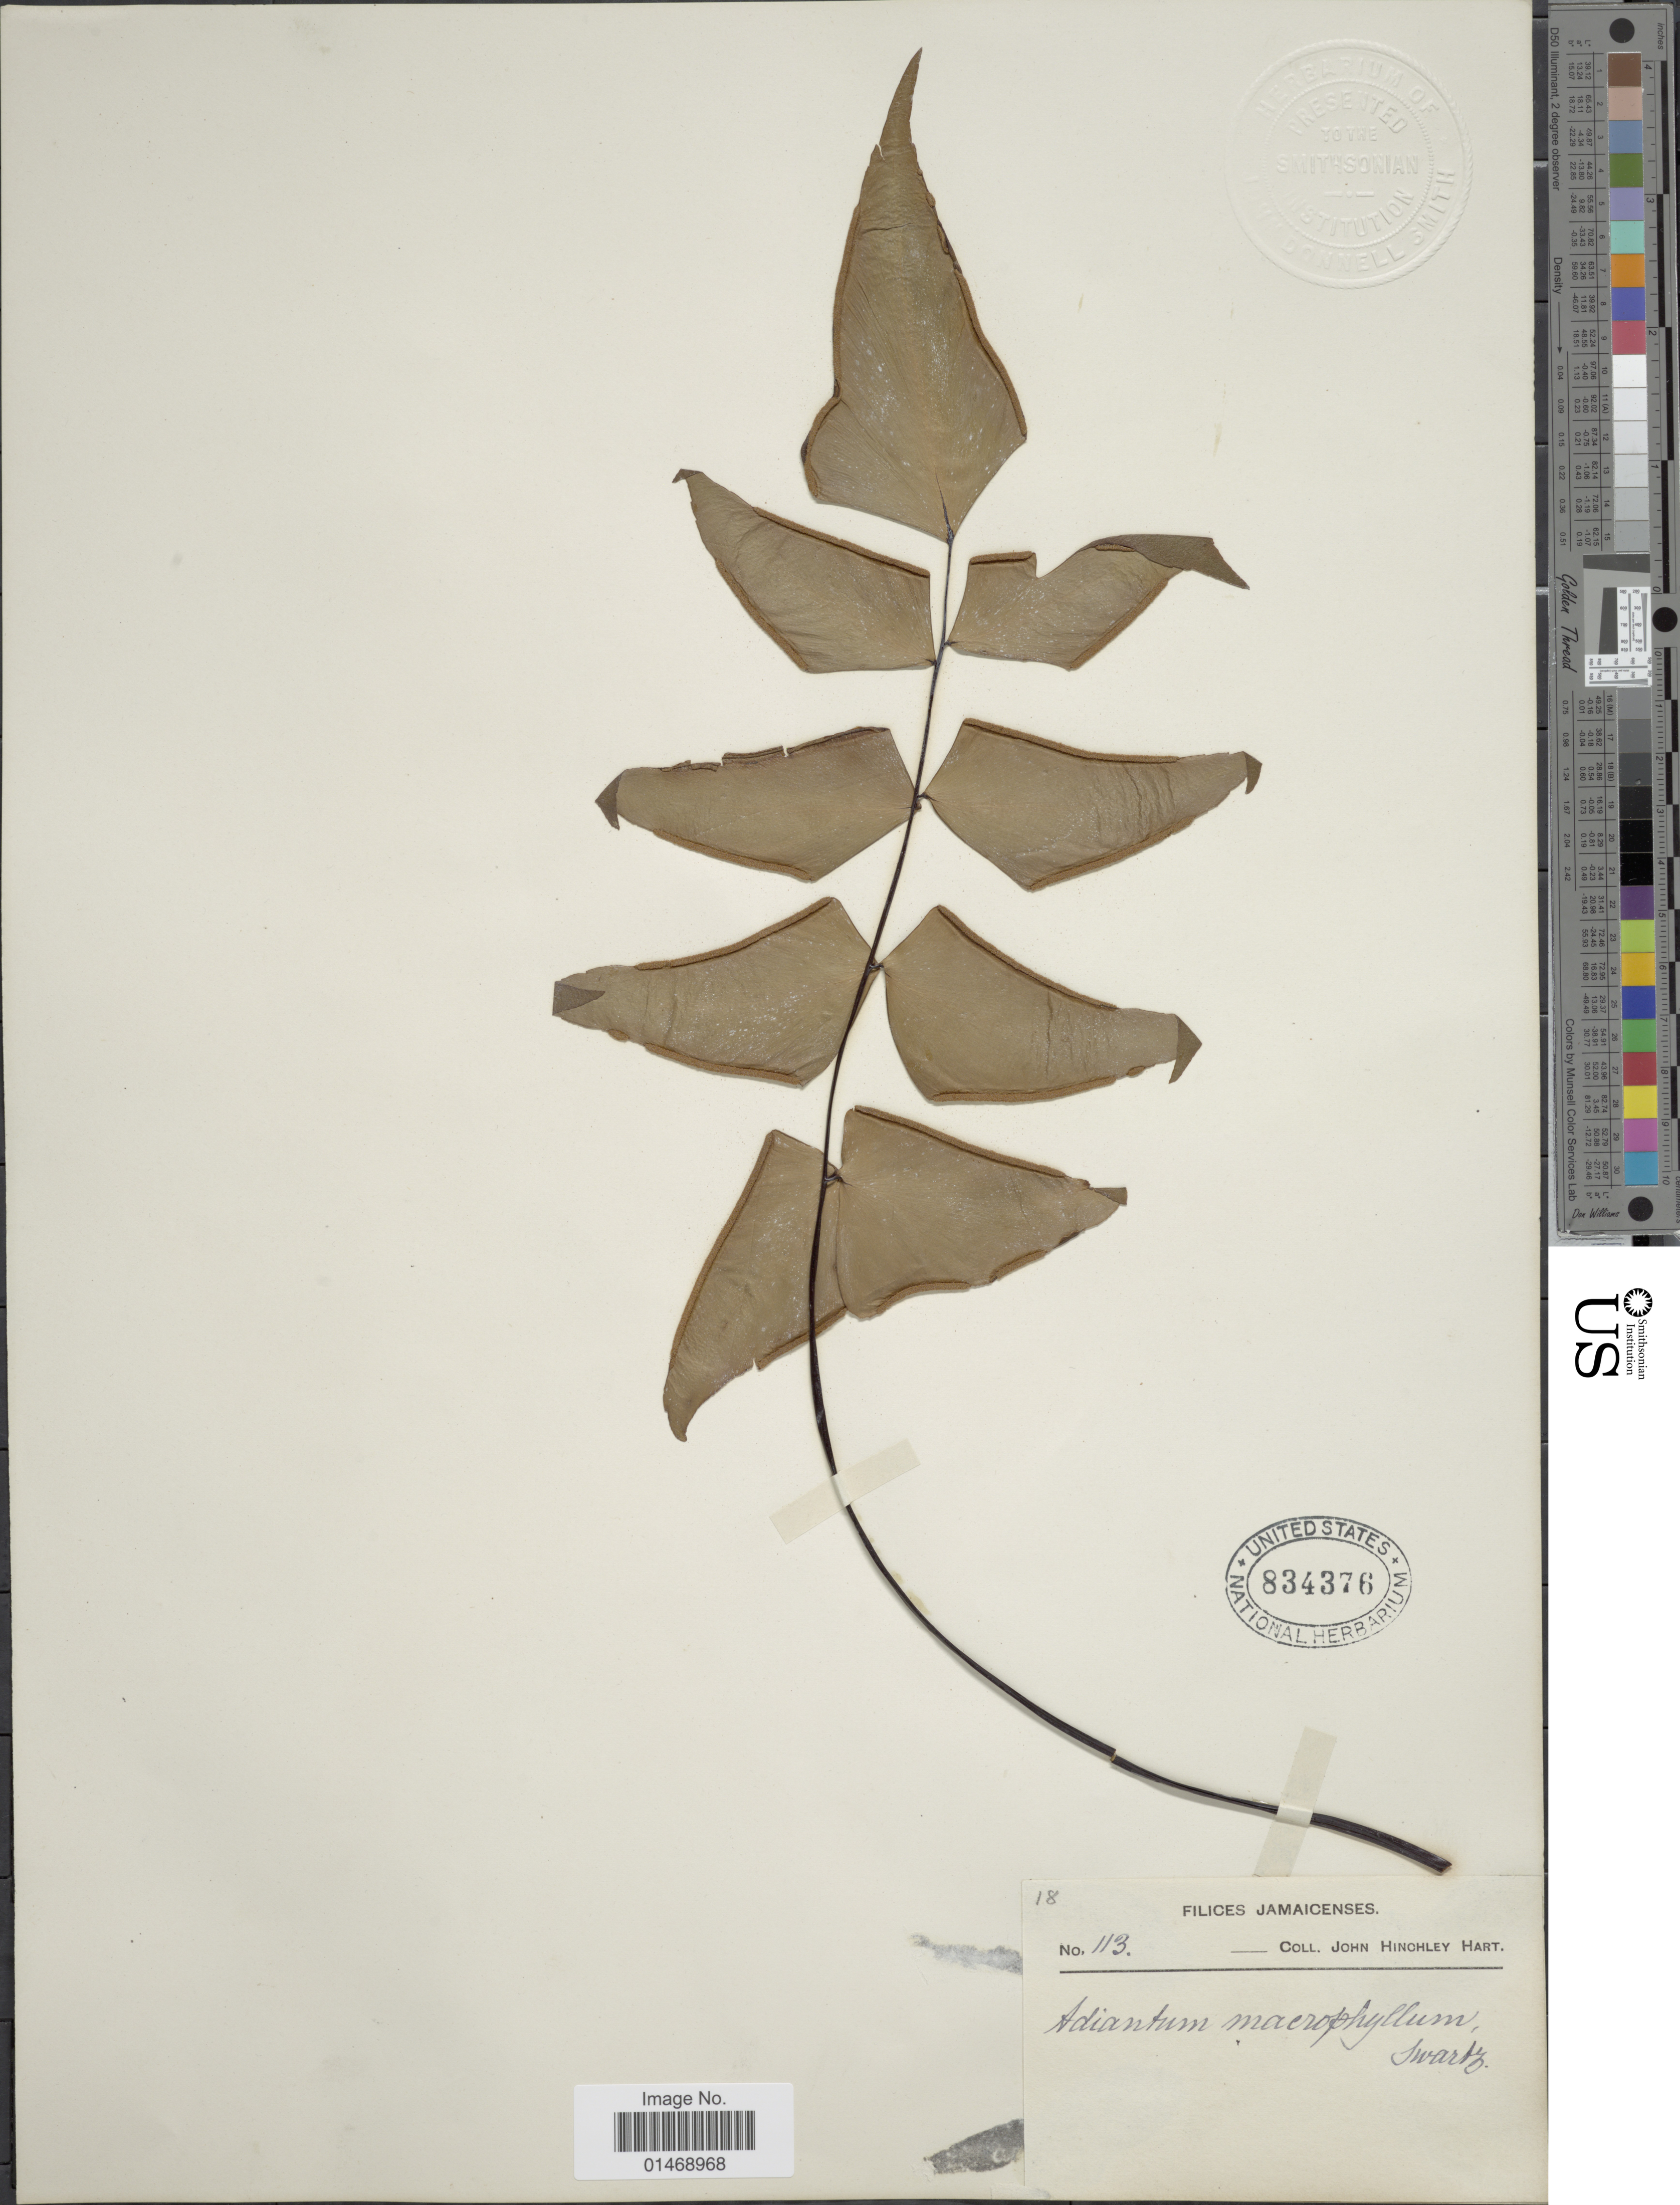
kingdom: Plantae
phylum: Tracheophyta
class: Polypodiopsida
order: Polypodiales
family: Pteridaceae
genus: Adiantum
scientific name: Adiantum macrophyllum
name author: Sw.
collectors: J. H. Hart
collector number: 113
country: Jamaica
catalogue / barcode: US 834376